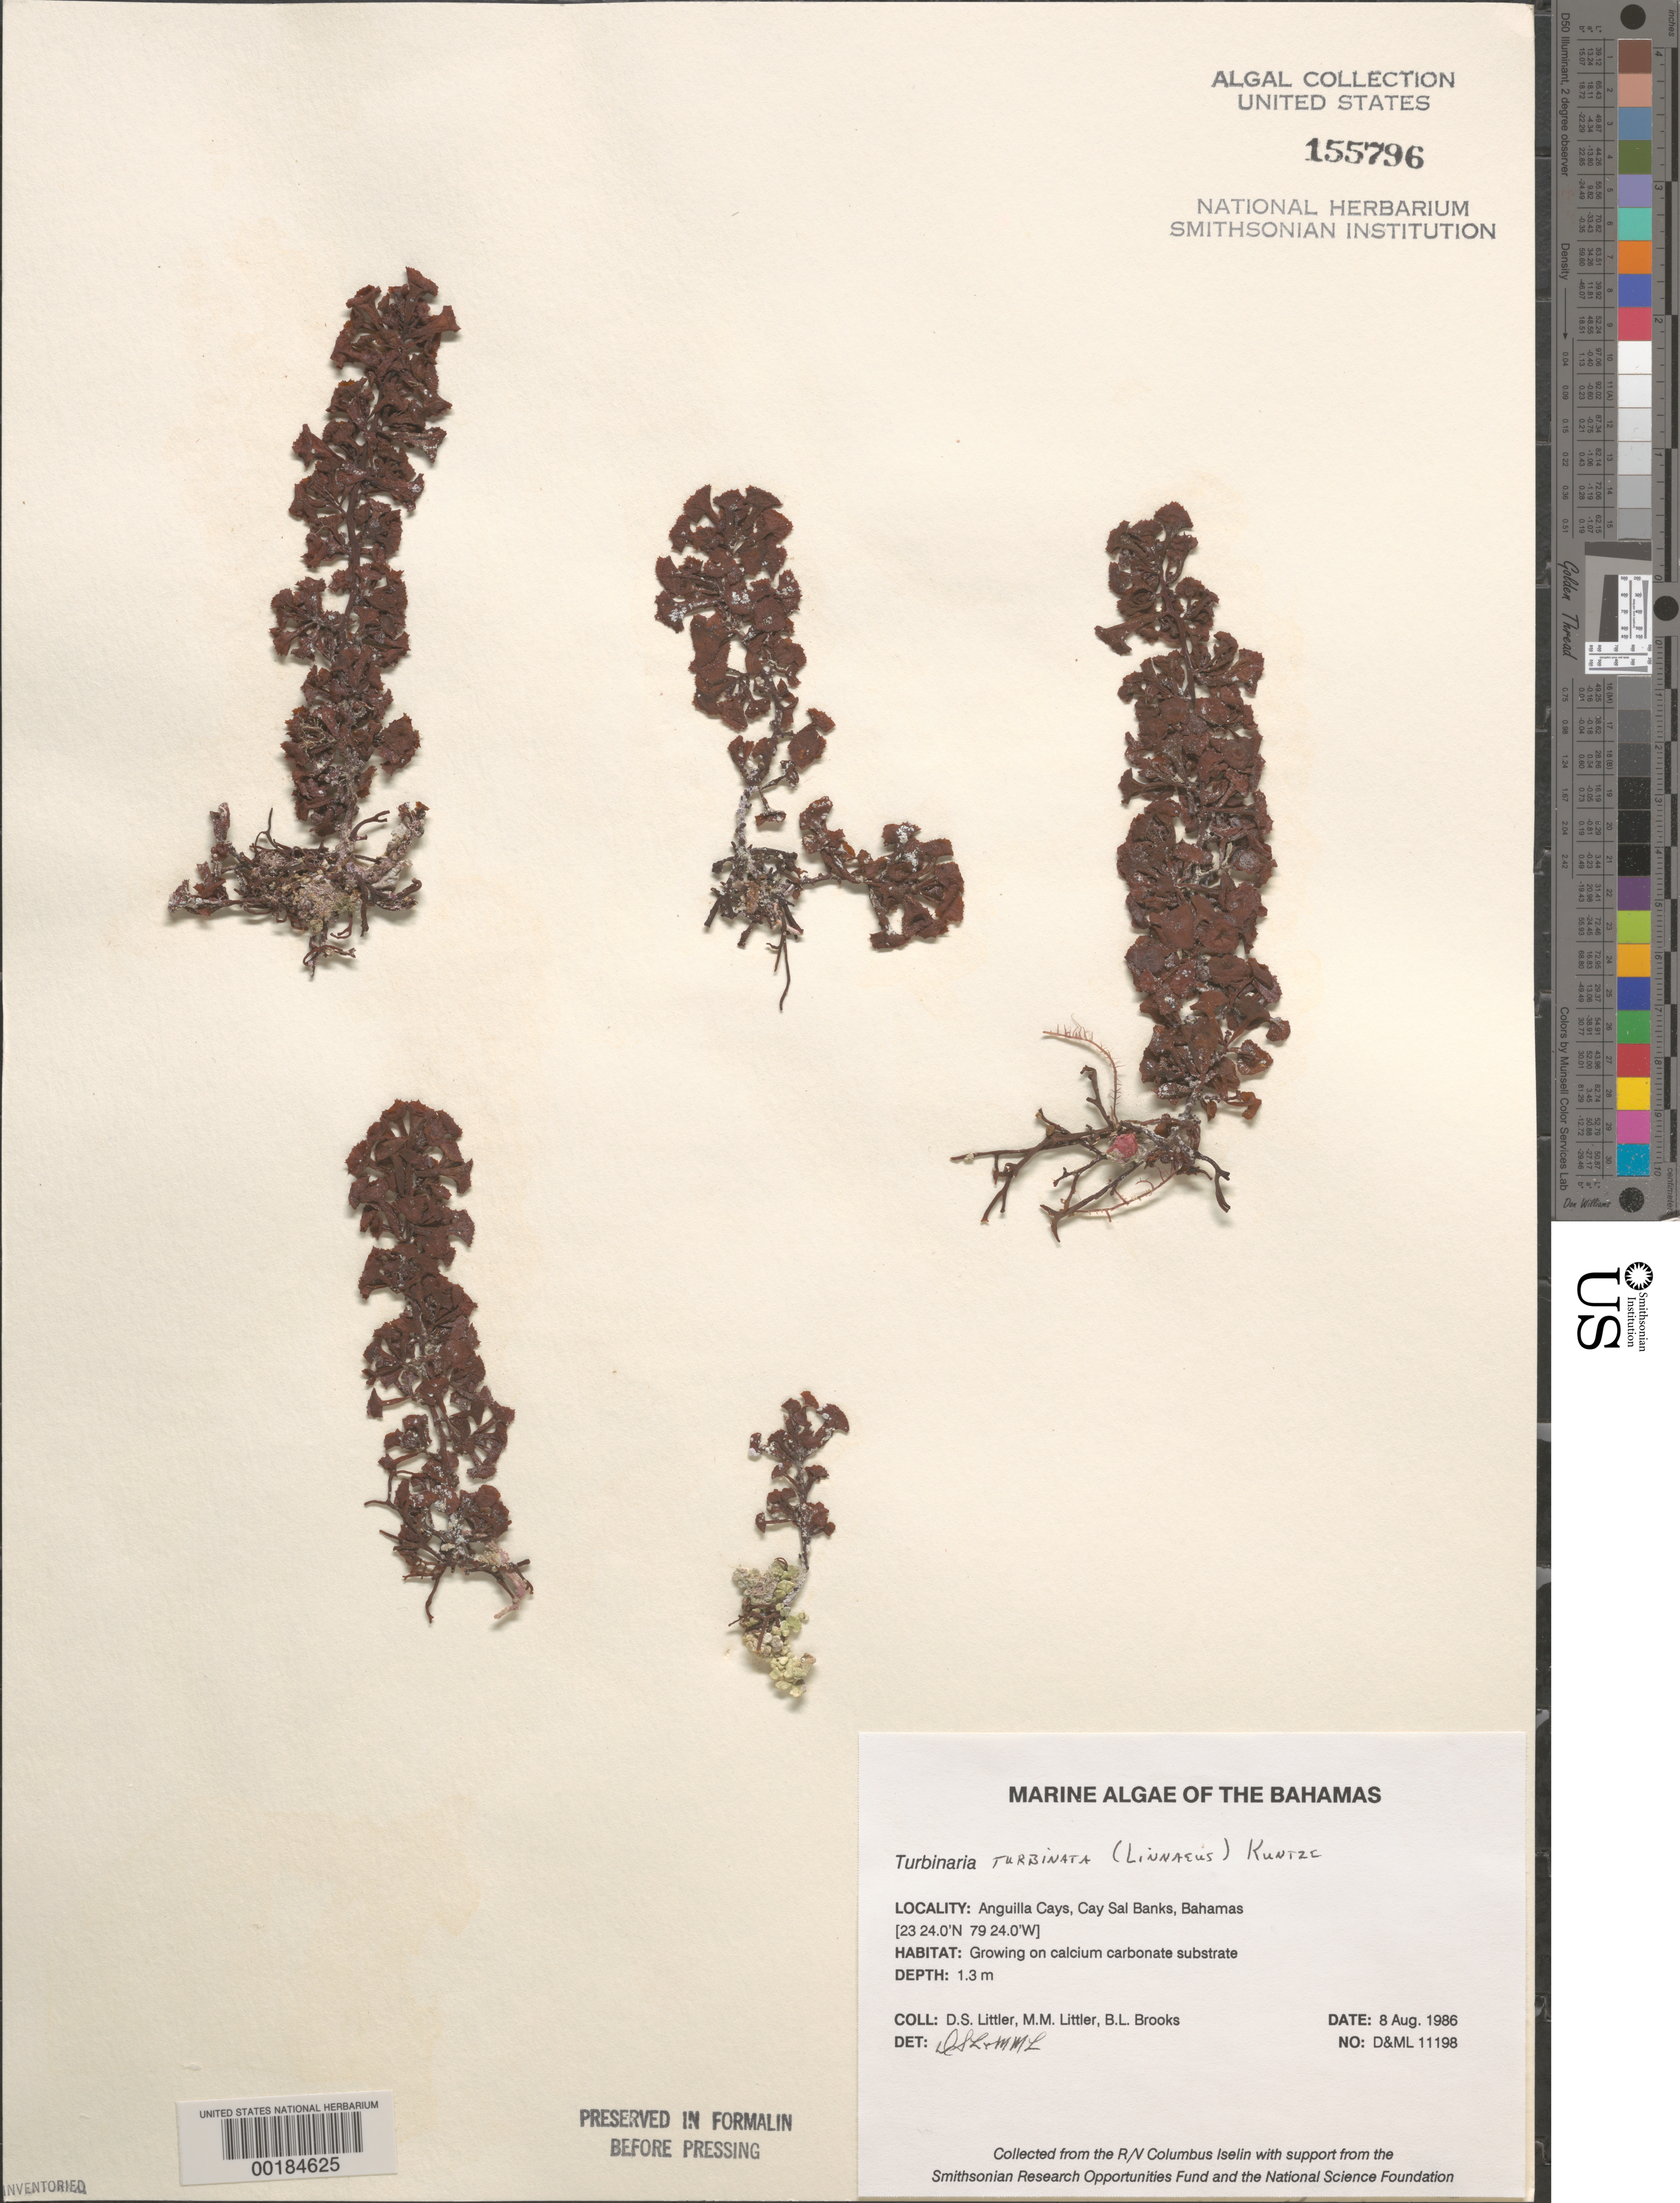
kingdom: Chromista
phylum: Ochrophyta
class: Phaeophyceae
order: Fucales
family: Sargassaceae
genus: Turbinaria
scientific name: Turbinaria turbinata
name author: (L.) Kuntze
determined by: Littler, D. S.; Littler, M. M.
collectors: D. S. Littler, M. M. Littler & B. Brooks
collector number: D&ML 11198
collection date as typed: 08 Aug 1986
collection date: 1986-08-08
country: Bahamas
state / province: Bimini Banks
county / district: Bimini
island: Anguilla Cays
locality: Cay Sal Banks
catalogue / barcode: US 155796